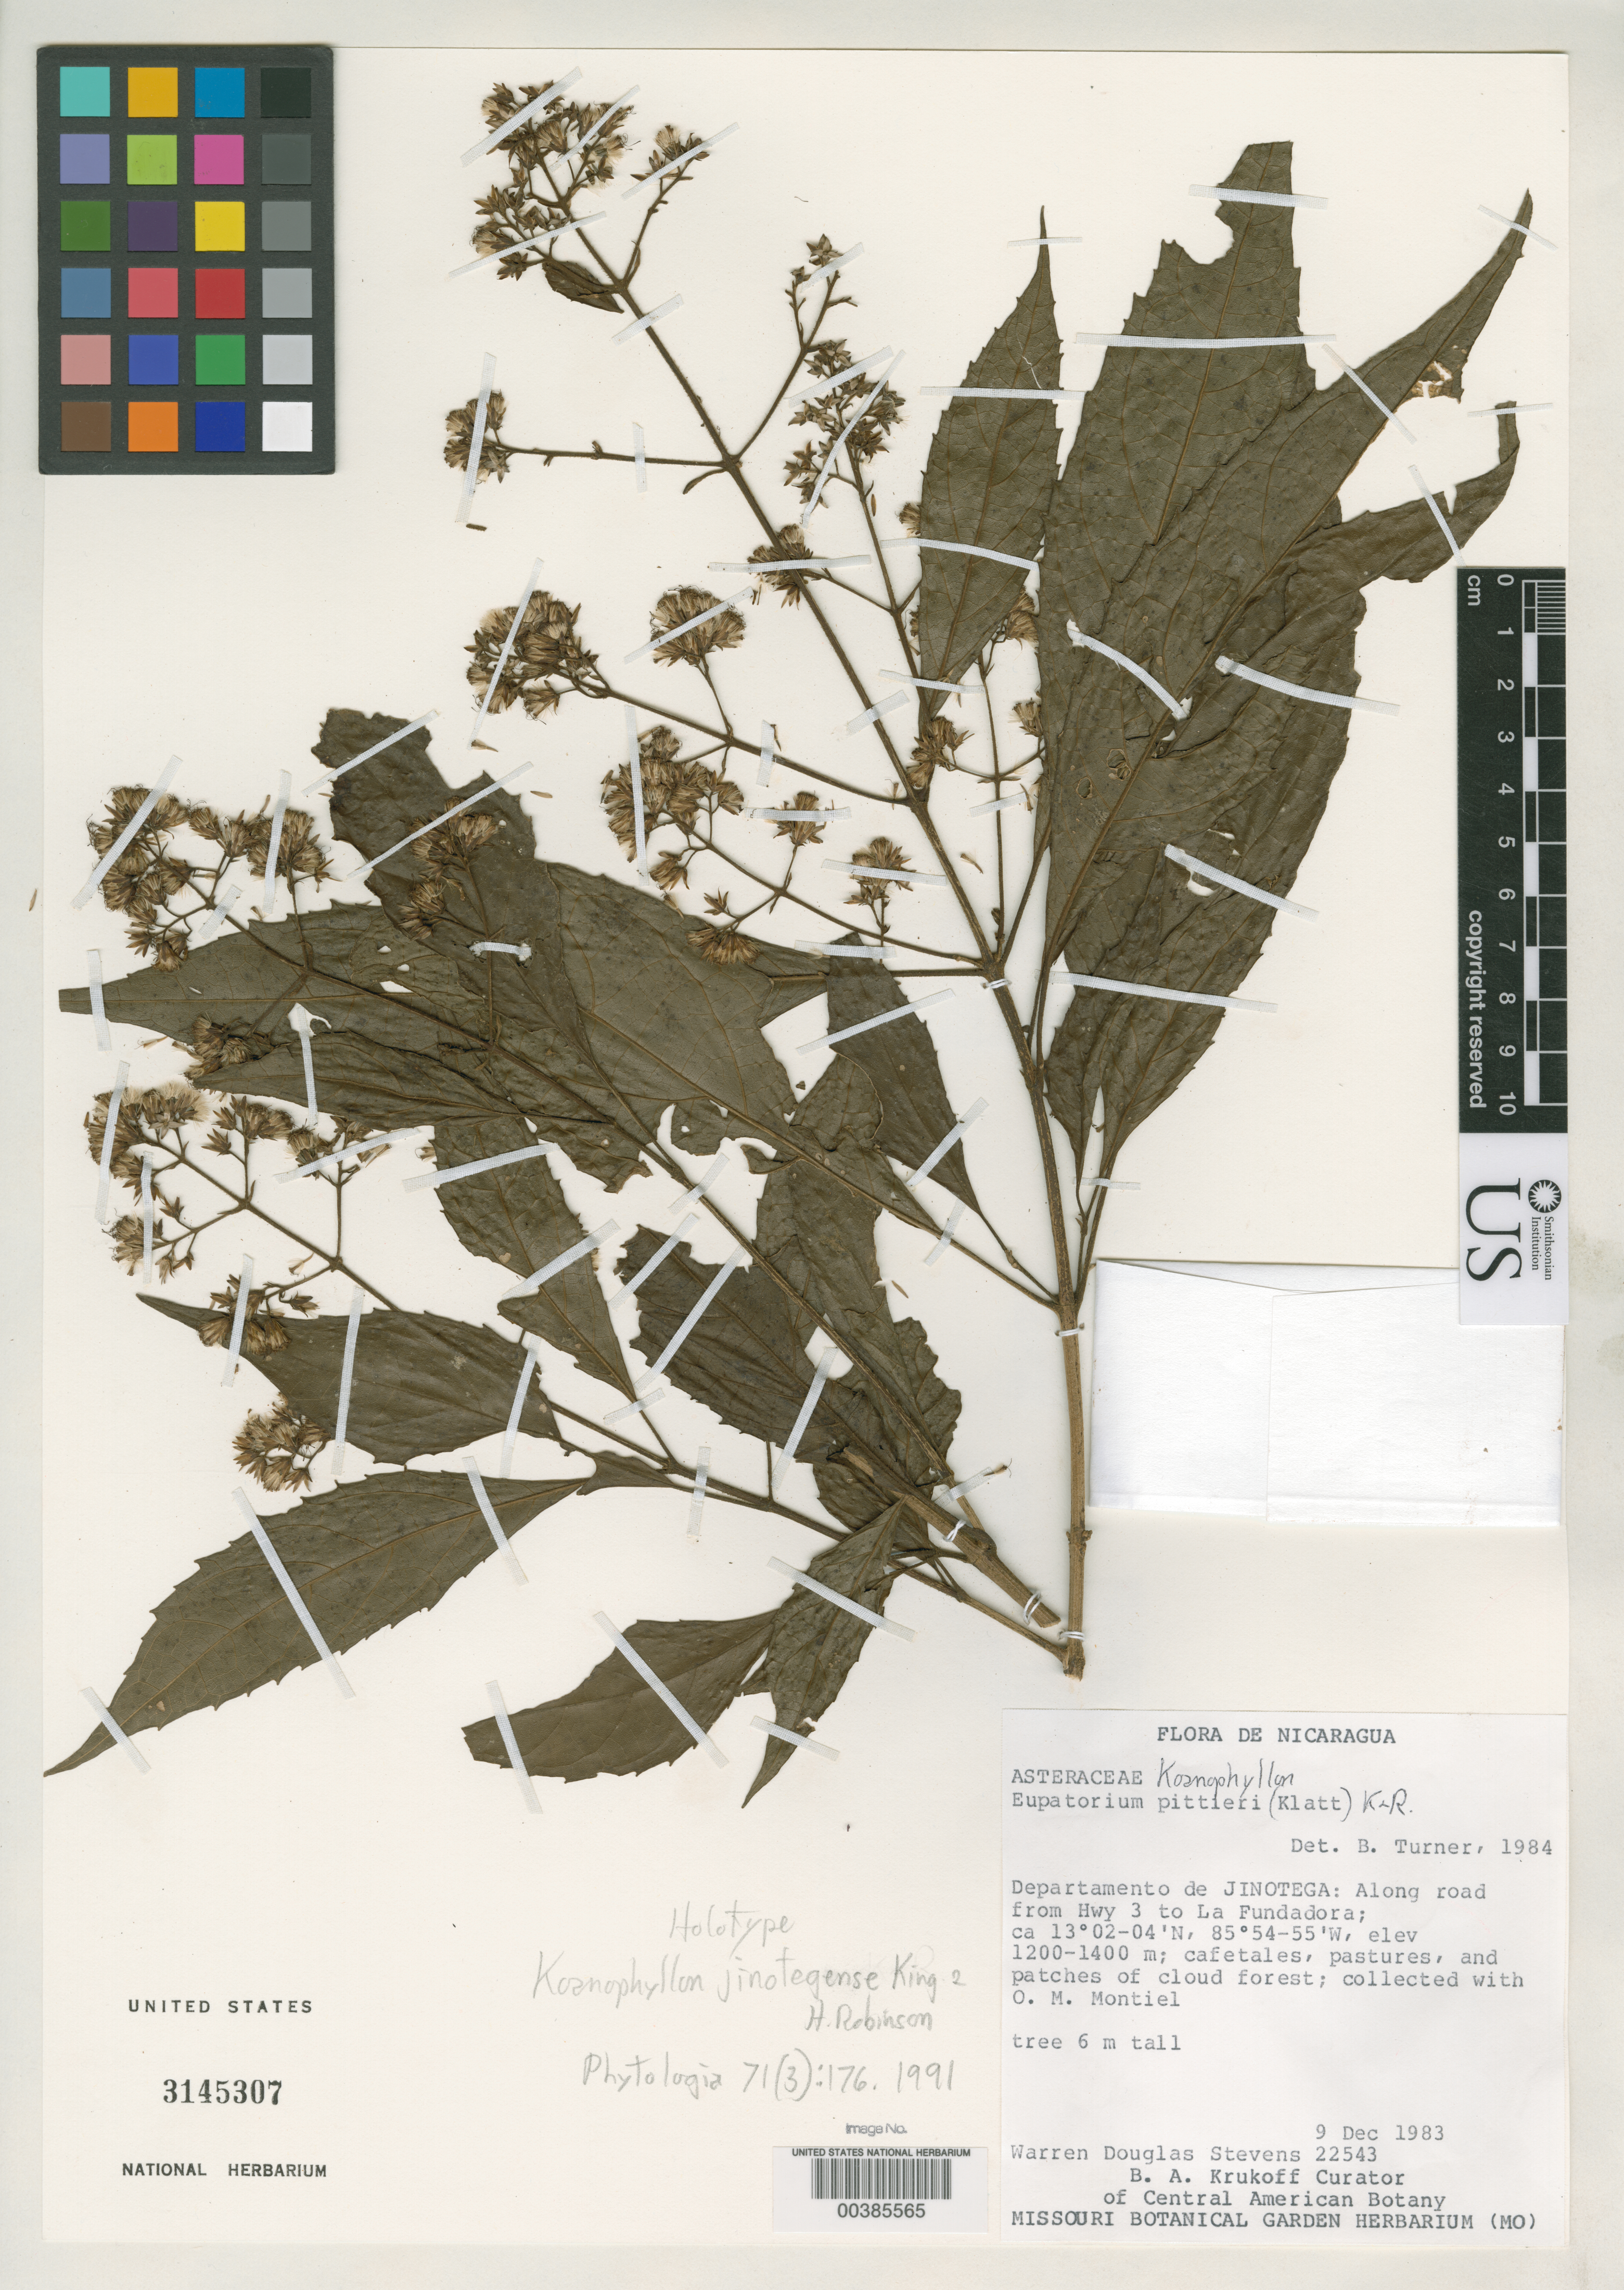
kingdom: Plantae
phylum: Tracheophyta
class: Magnoliopsida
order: Asterales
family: Asteraceae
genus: Koanophyllon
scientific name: Koanophyllon jinotegense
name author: R.M. King & H. Rob.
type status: Holotype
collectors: W. D. Stevens & B. A. Krukoff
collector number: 22543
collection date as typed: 09 Dec 1983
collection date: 1983-12-09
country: Nicaragua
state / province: Jinotega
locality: Along road from highway 3 to La Fundadora.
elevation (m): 1200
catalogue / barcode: US 3145307